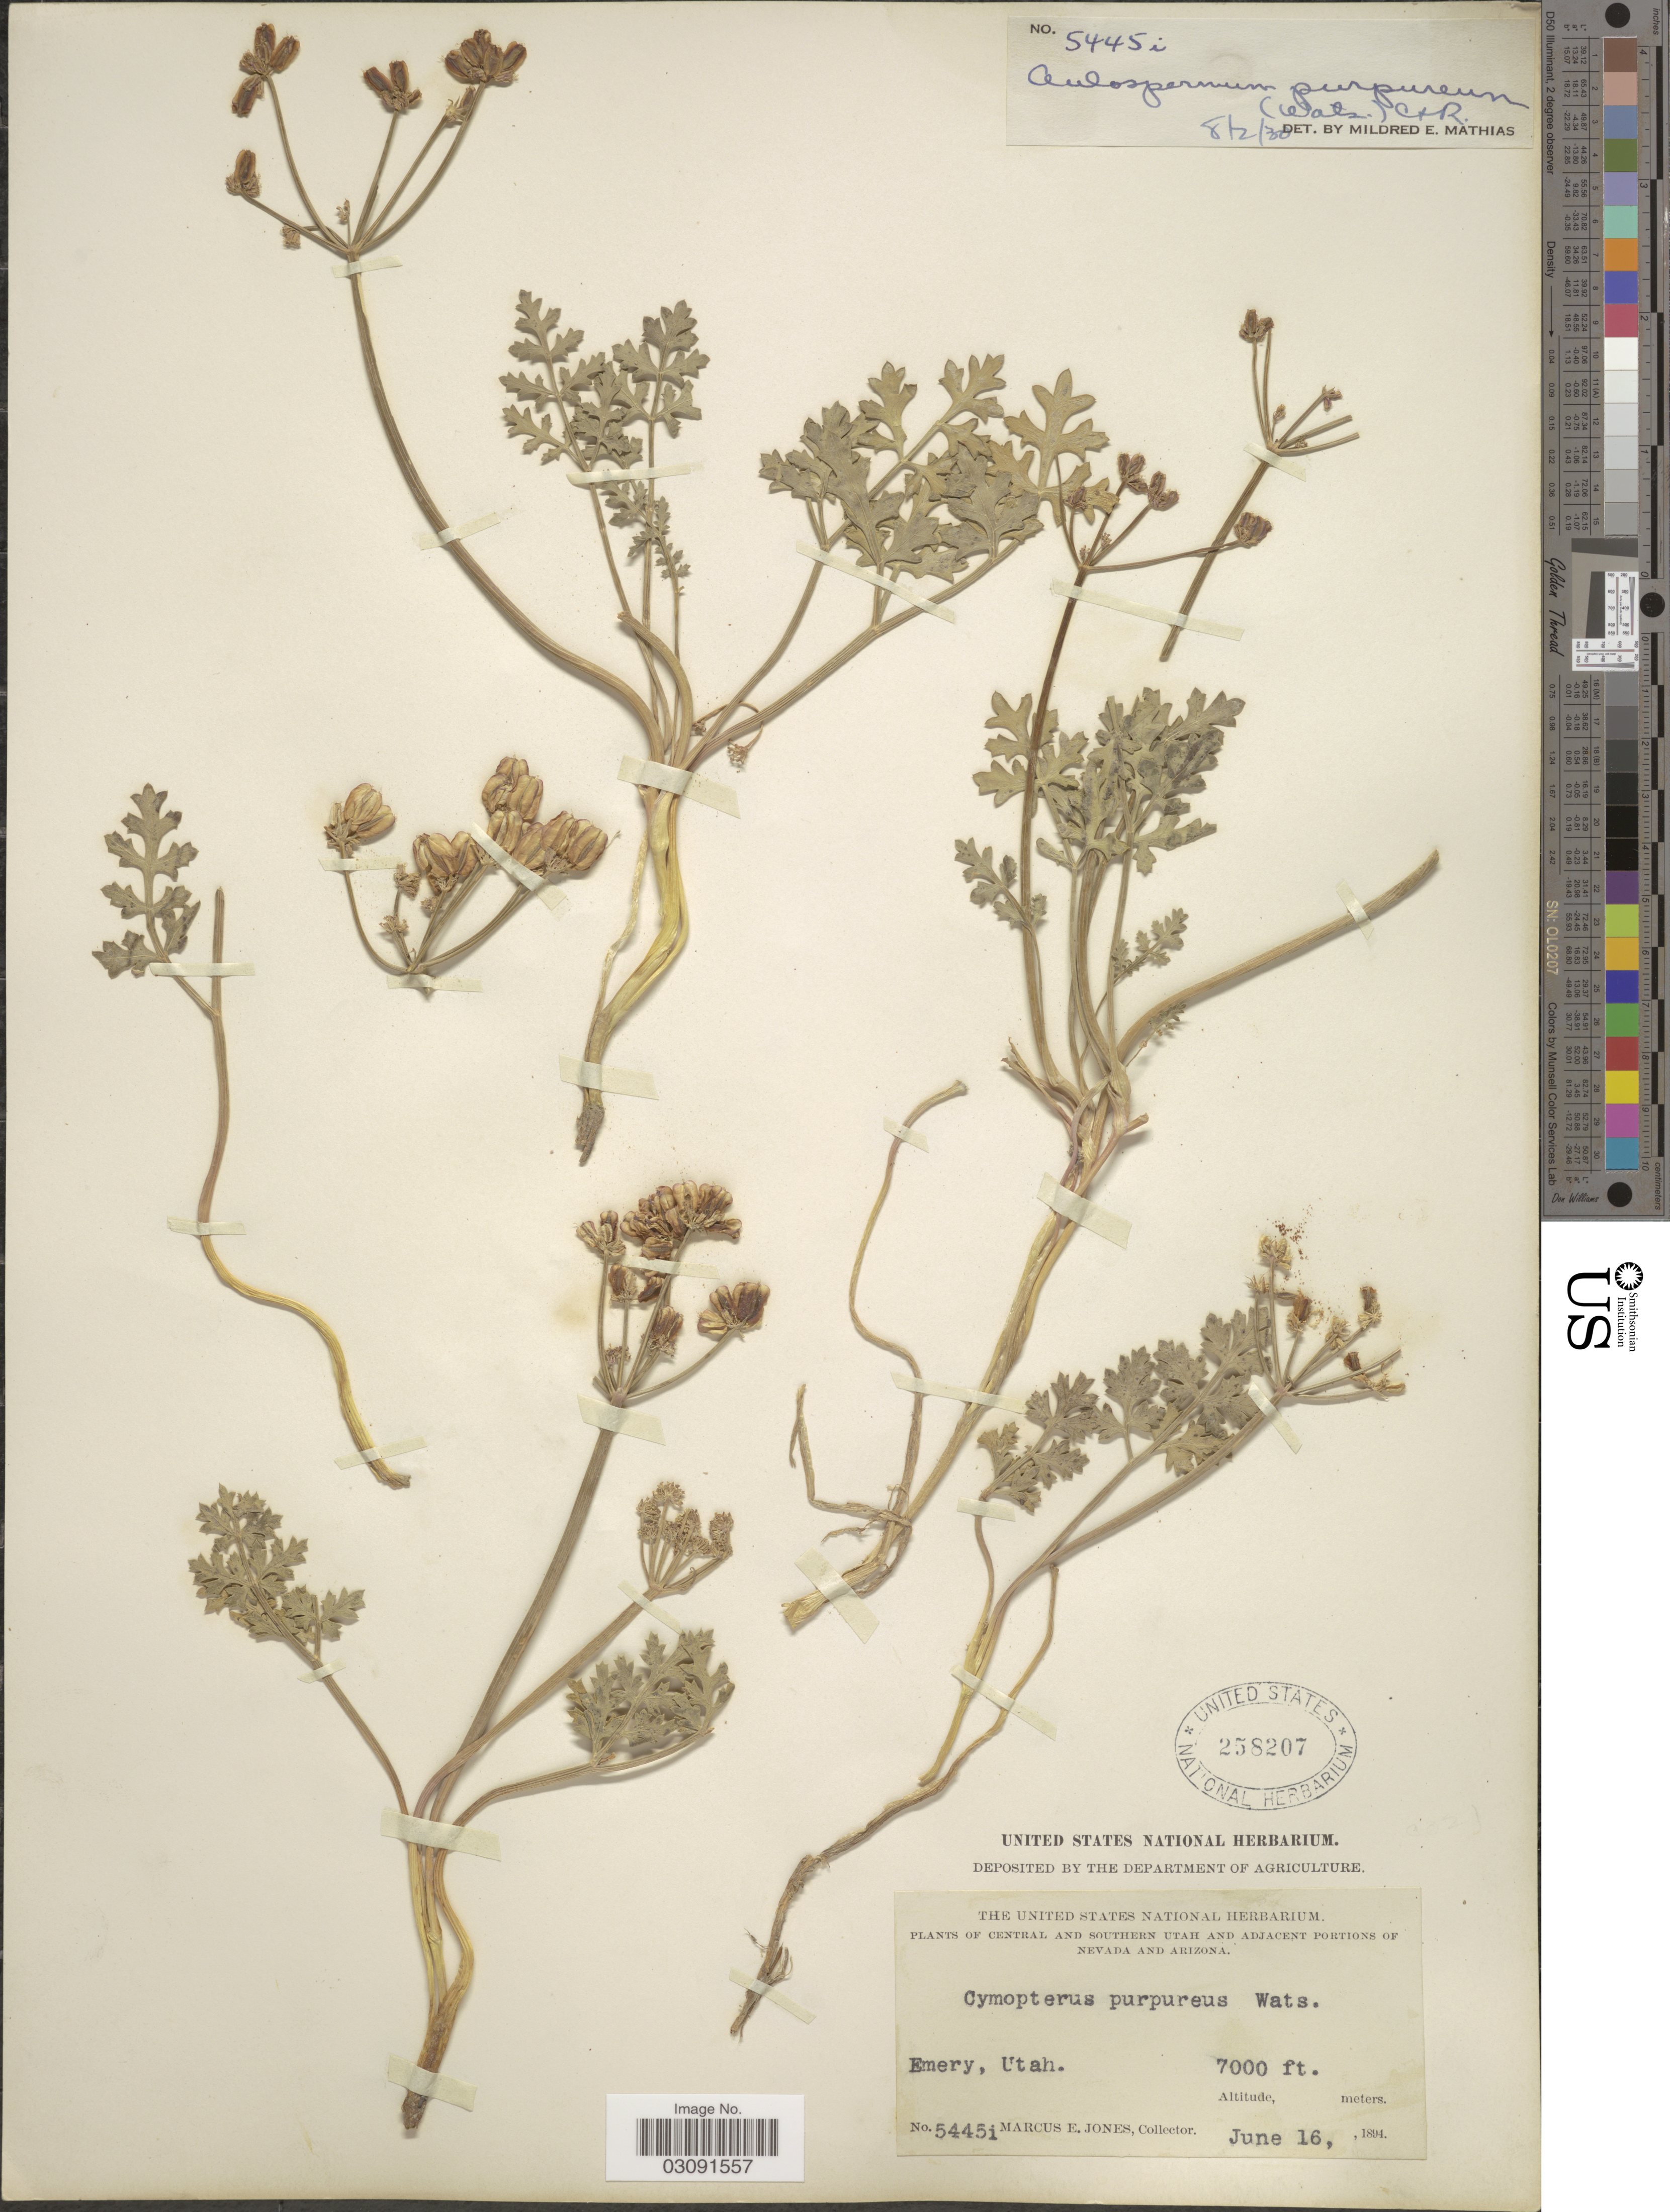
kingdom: Plantae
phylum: Tracheophyta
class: Magnoliopsida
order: Apiales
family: Apiaceae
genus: Cymopterus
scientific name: Cymopterus purpureus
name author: S. Watson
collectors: M. E. Jones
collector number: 5445i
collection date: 1894-06-16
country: United States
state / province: Utah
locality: Central and Southern Utah, Emery.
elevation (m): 2134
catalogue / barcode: US 258207